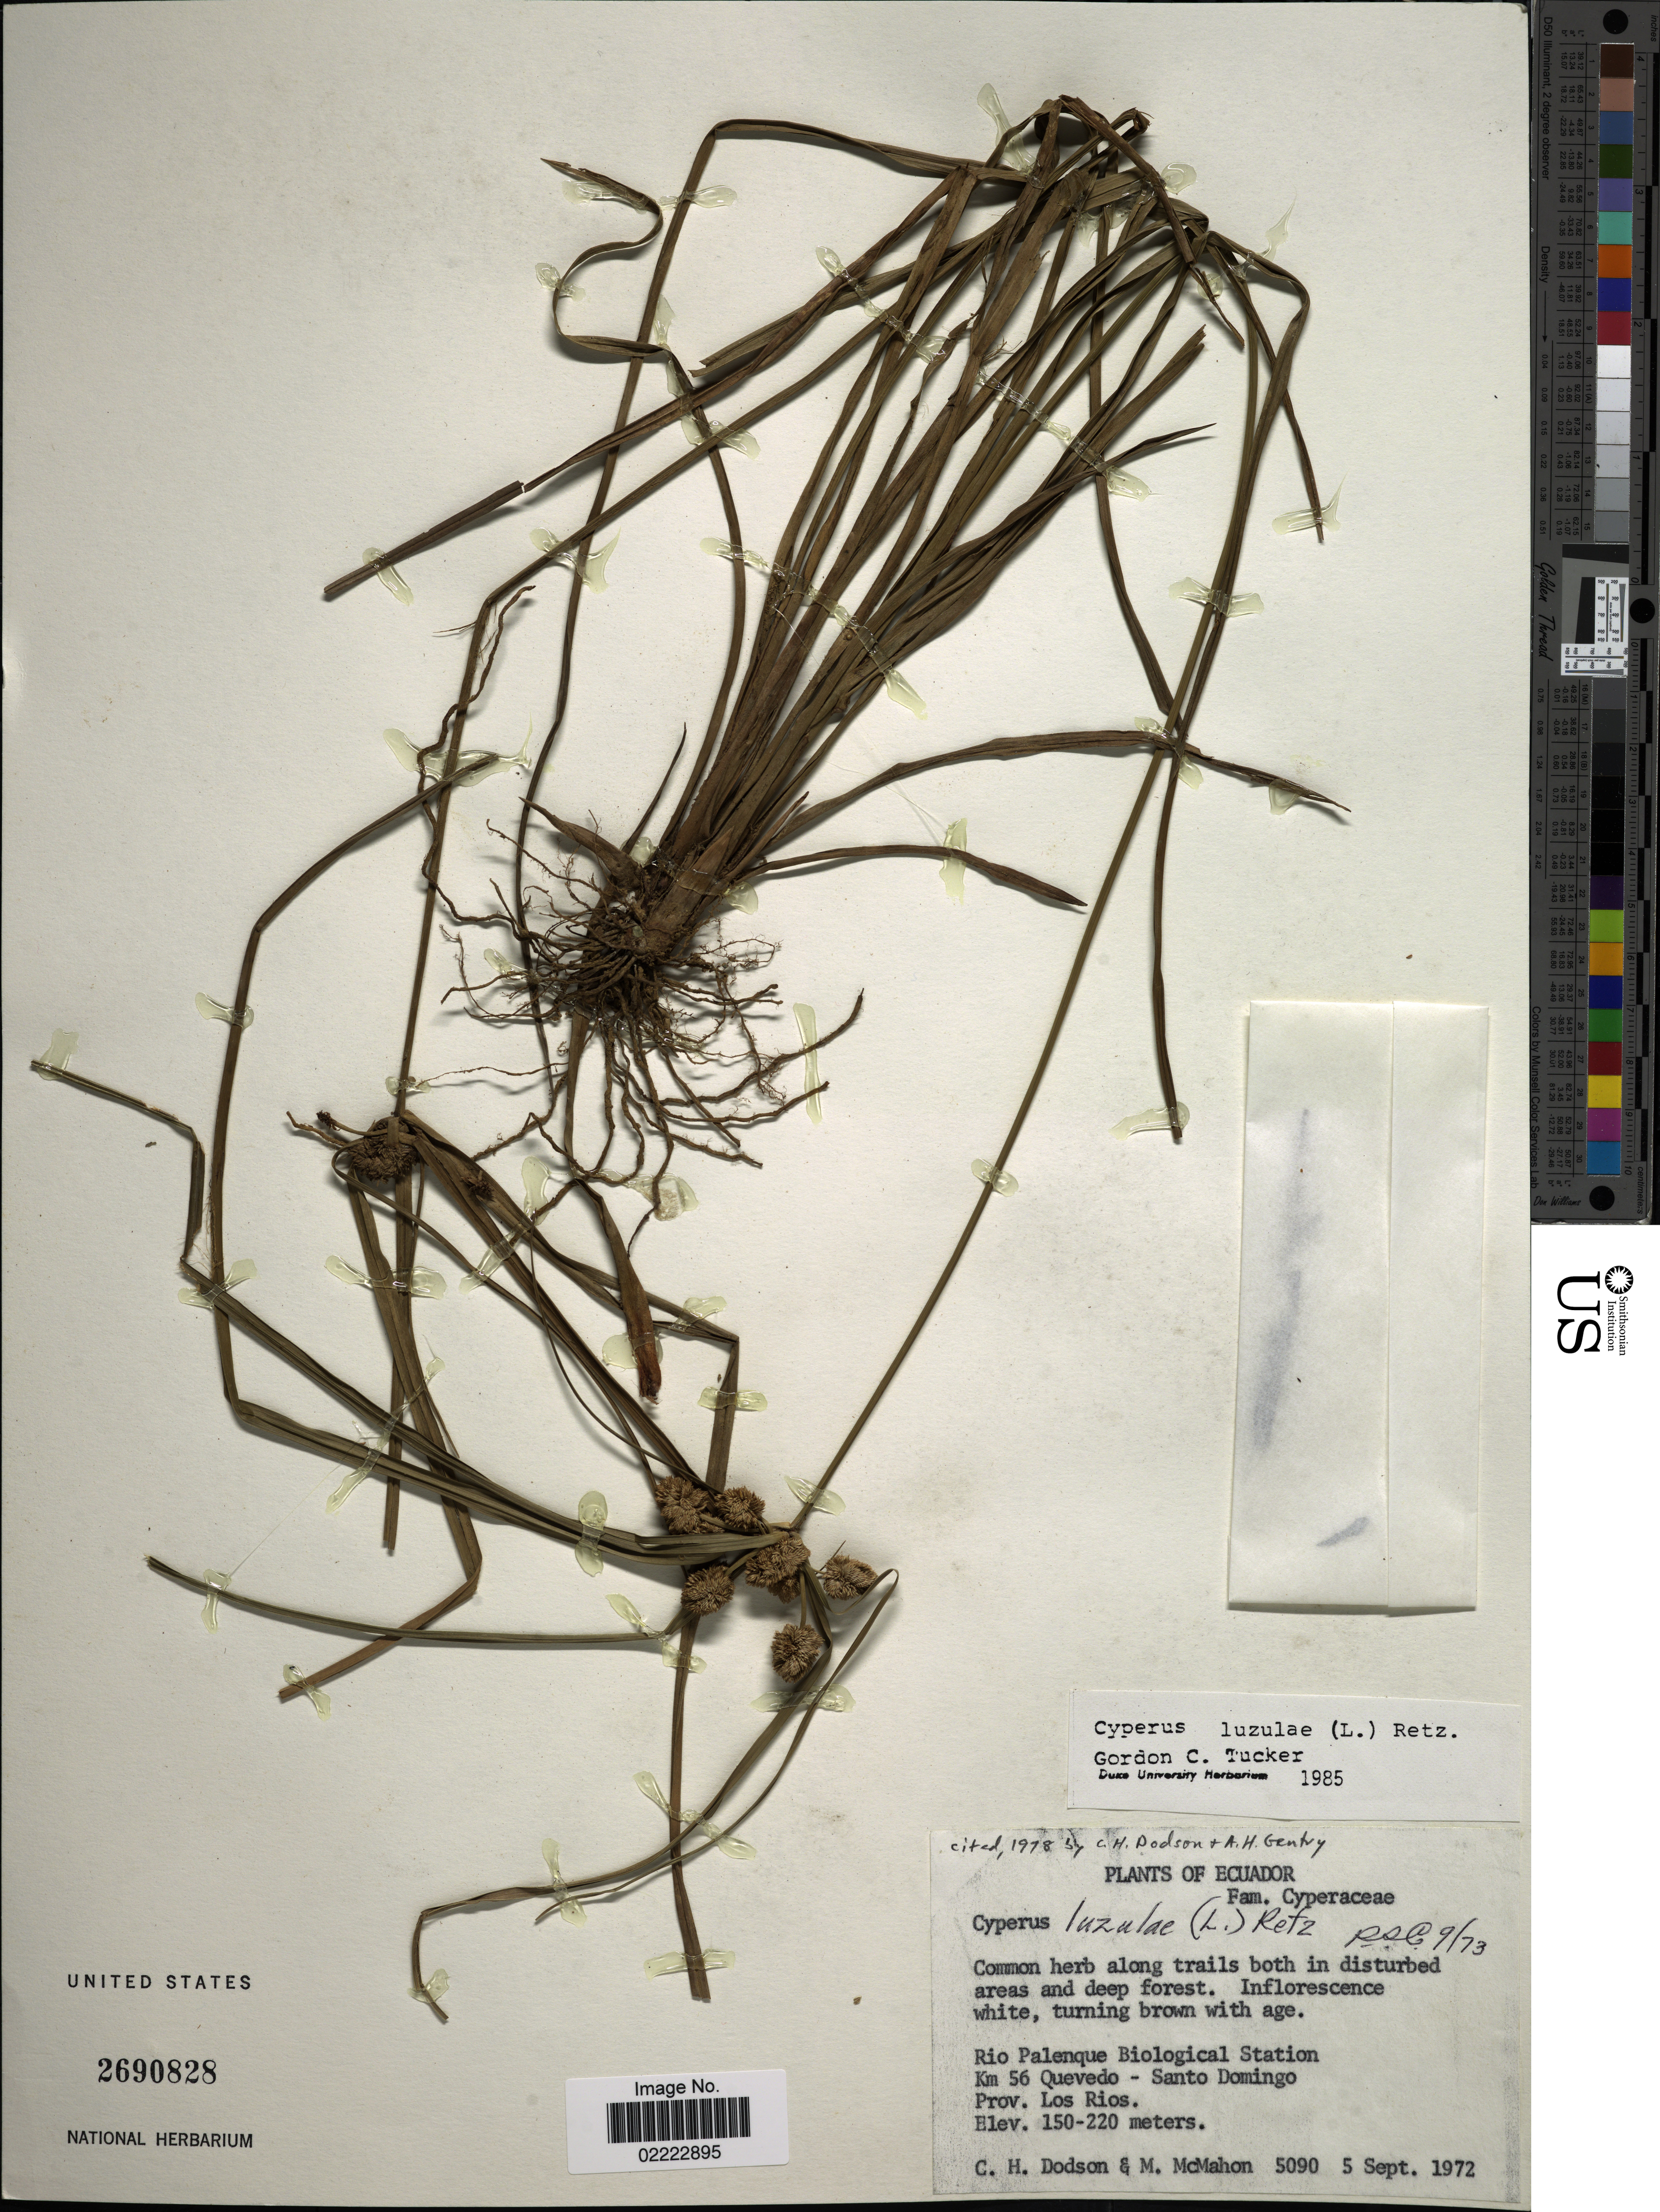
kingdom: Plantae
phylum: Tracheophyta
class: Liliopsida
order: Poales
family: Cyperaceae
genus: Cyperus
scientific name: Cyperus luzulae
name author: (L.) Rottb. ex Retz.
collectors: C. H. Dodson & M. McMahon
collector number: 5090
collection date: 1972-09-05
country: Ecuador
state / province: Los Ríos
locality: Rio Palenque Biological Station. Km 56 Quevedo - Santo Domingo. Prov. Los Rios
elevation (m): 150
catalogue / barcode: US 2690828